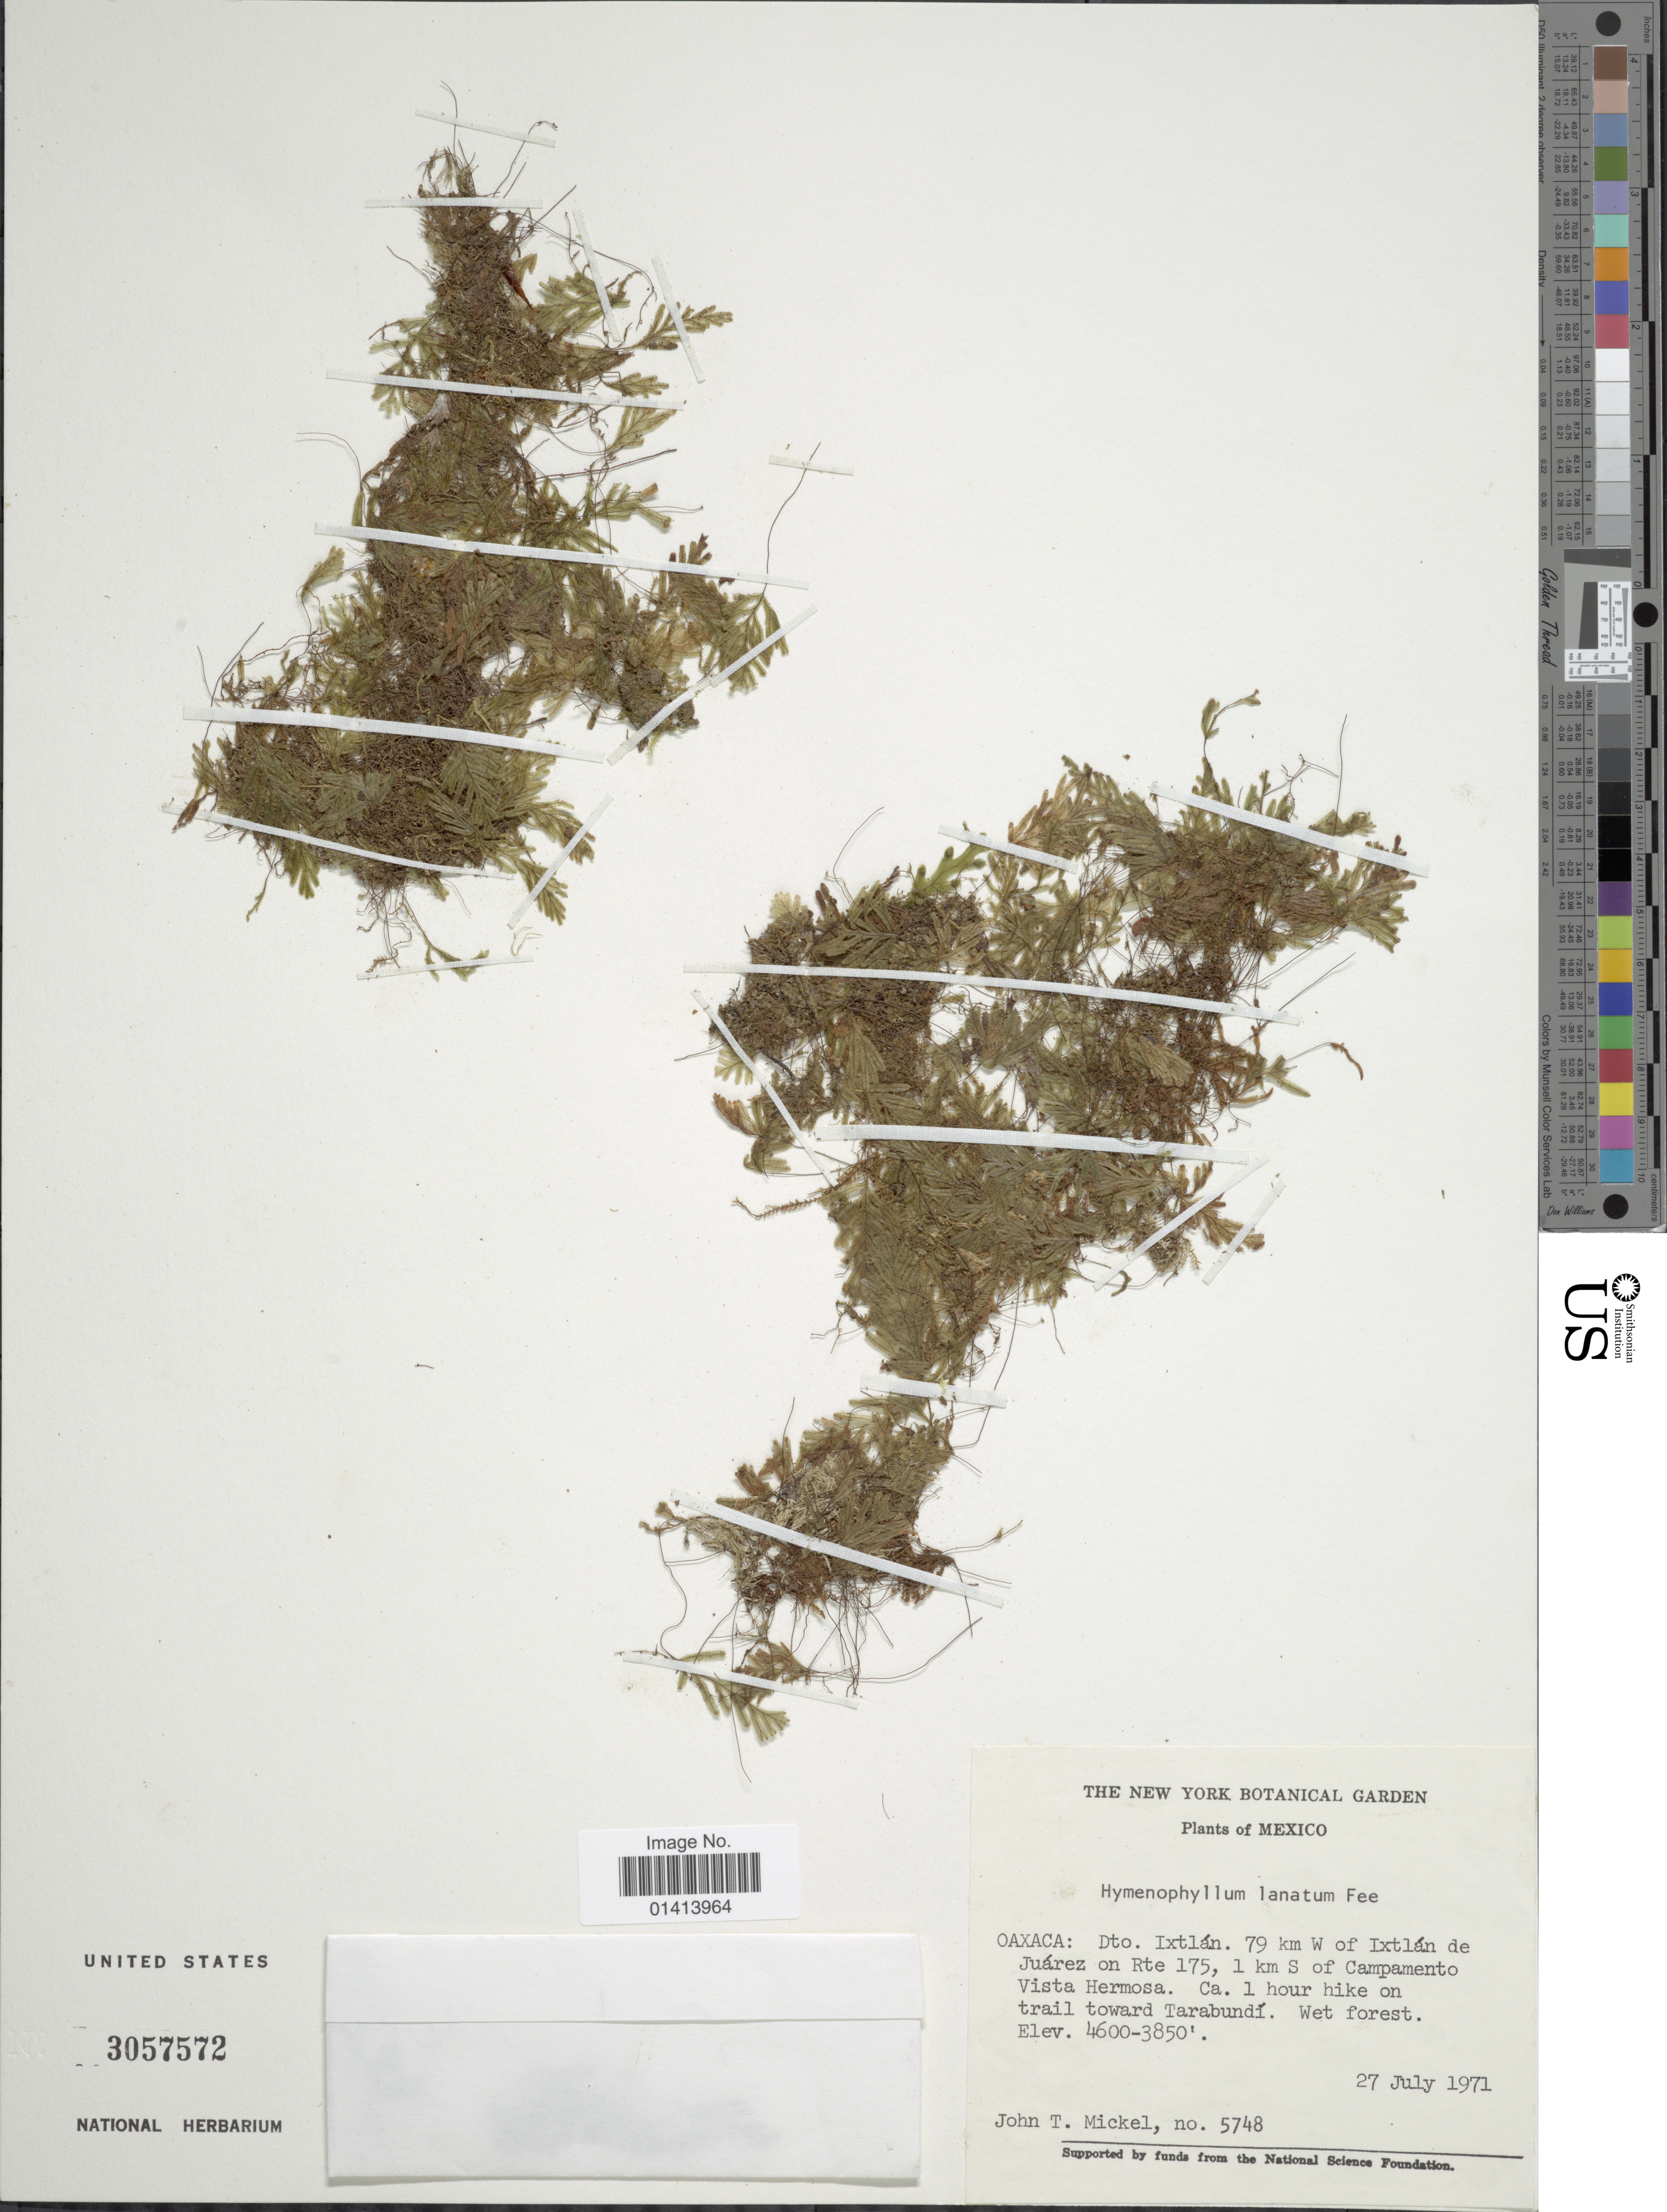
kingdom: Plantae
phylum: Tracheophyta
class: Polypodiopsida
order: Hymenophyllales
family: Hymenophyllaceae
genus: Hymenophyllum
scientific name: Hymenophyllum lanatum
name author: Fée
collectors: J. T. Mickel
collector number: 5748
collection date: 1971-07-27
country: Mexico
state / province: Oaxaca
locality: Dto. Ixtlán. 79 km W of Ixtlán de Juárez on Rte, 1 km S of Campamento Vista Hermosa. Ca 1 hour hike on trail toward Tarabundí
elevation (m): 1173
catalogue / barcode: US 3057572